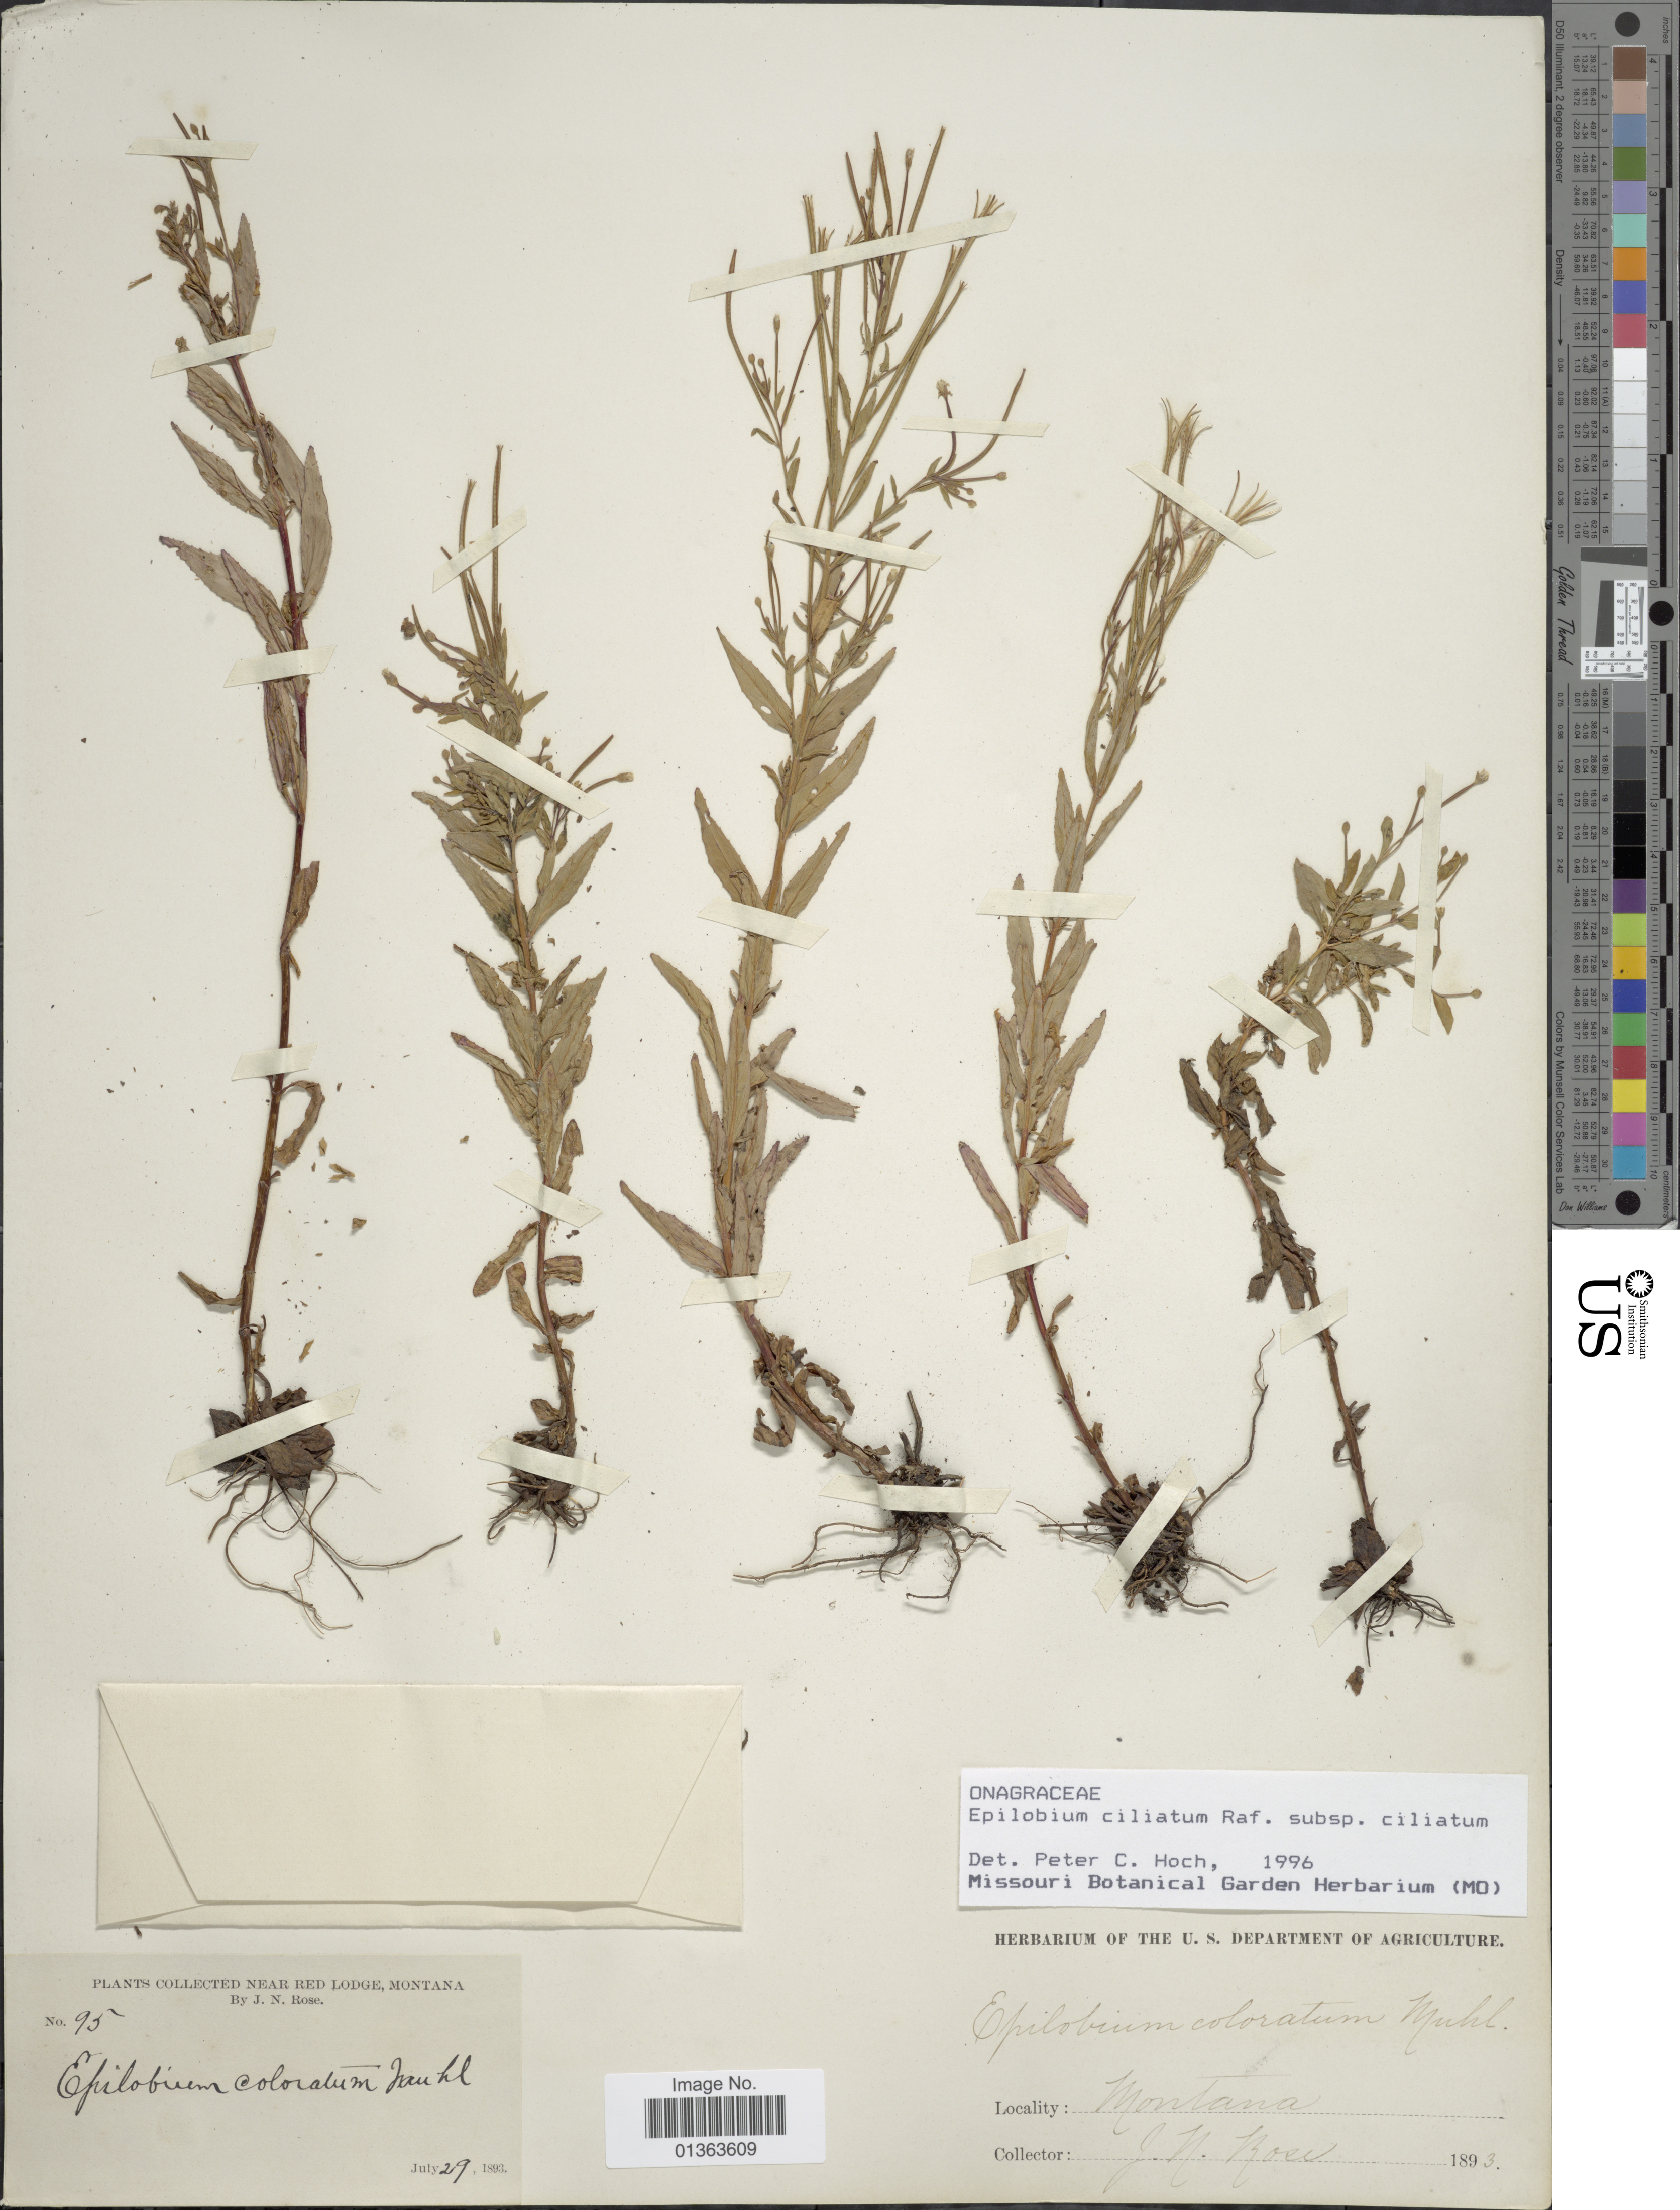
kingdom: Plantae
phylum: Tracheophyta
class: Magnoliopsida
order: Myrtales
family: Onagraceae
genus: Epilobium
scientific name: Epilobium ciliatum subsp. ciliatum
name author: Raf.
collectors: J. N. Rose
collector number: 95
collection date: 1893-07-29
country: United States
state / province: Montana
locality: Near Red Lodge.